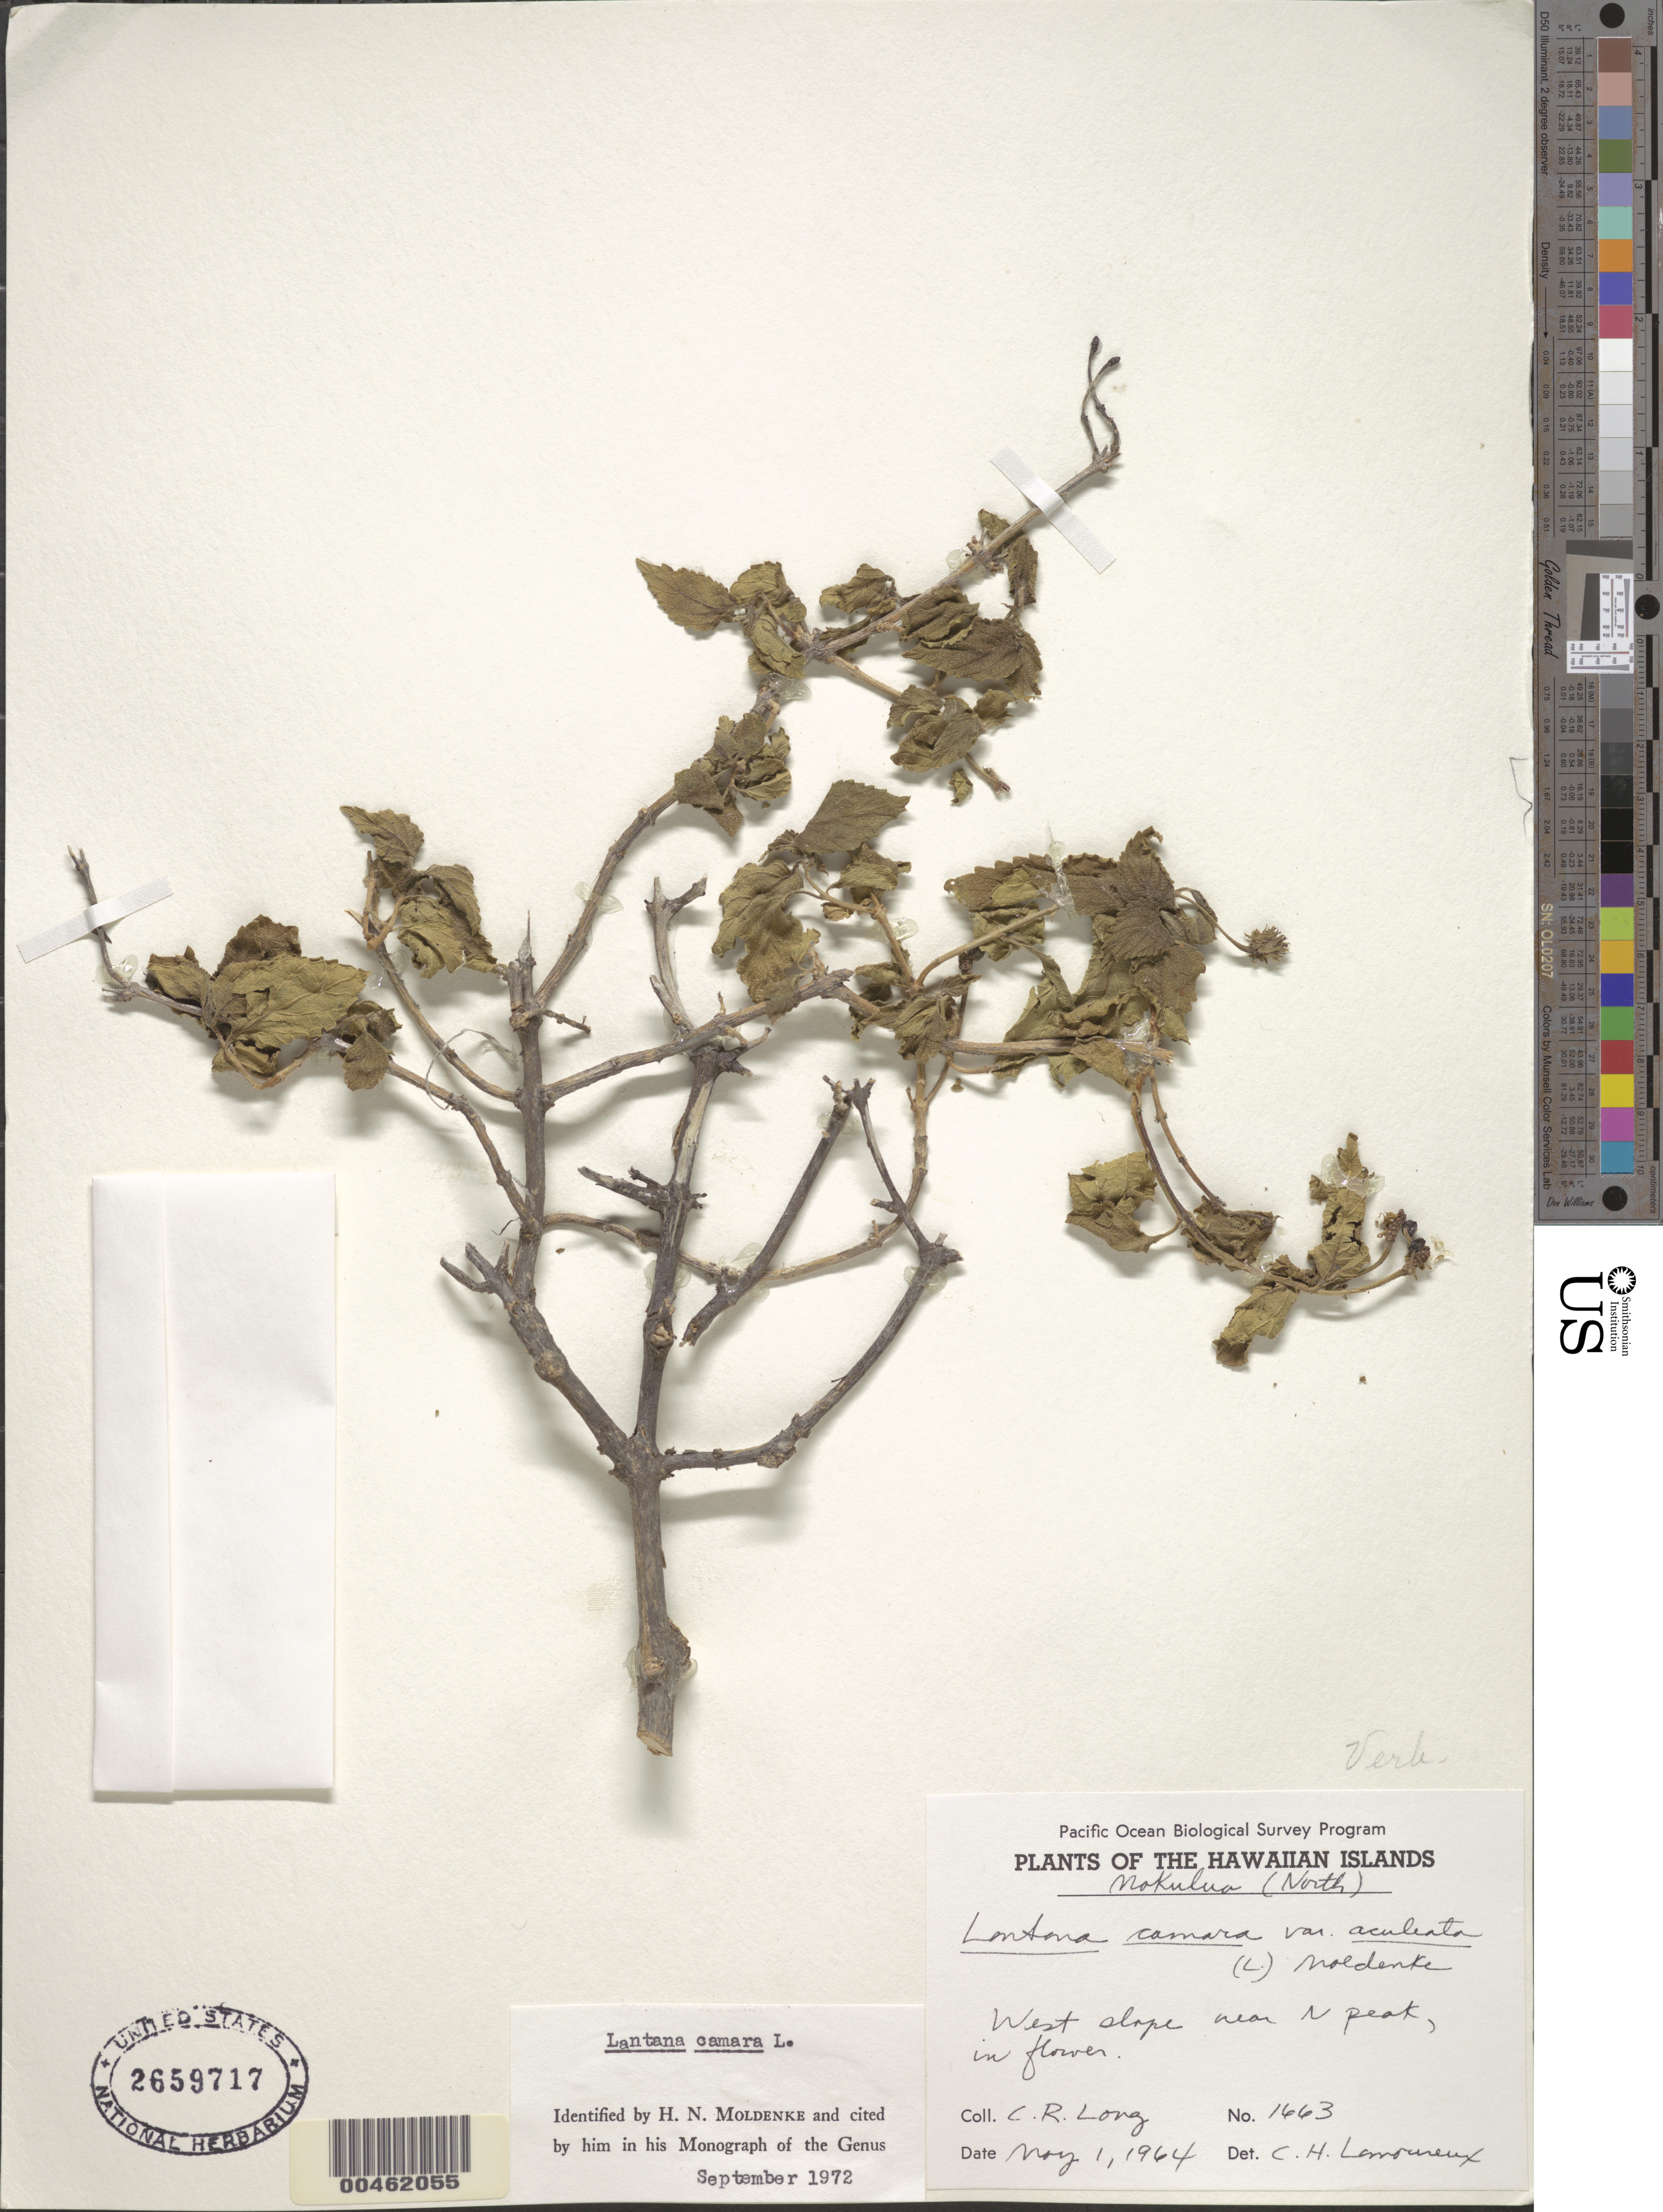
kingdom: Plantae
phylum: Tracheophyta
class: Magnoliopsida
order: Lamiales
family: Verbenaceae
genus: Lantana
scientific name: Lantana camara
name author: L.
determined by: Moldenke, H. N.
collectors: C. Long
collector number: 1663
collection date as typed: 1 May 1964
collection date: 1964-05-01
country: United States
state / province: Hawaii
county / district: Honolulu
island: Mokulua Islets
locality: North Mukulua Island, W slope near N peak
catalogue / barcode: US 2659717